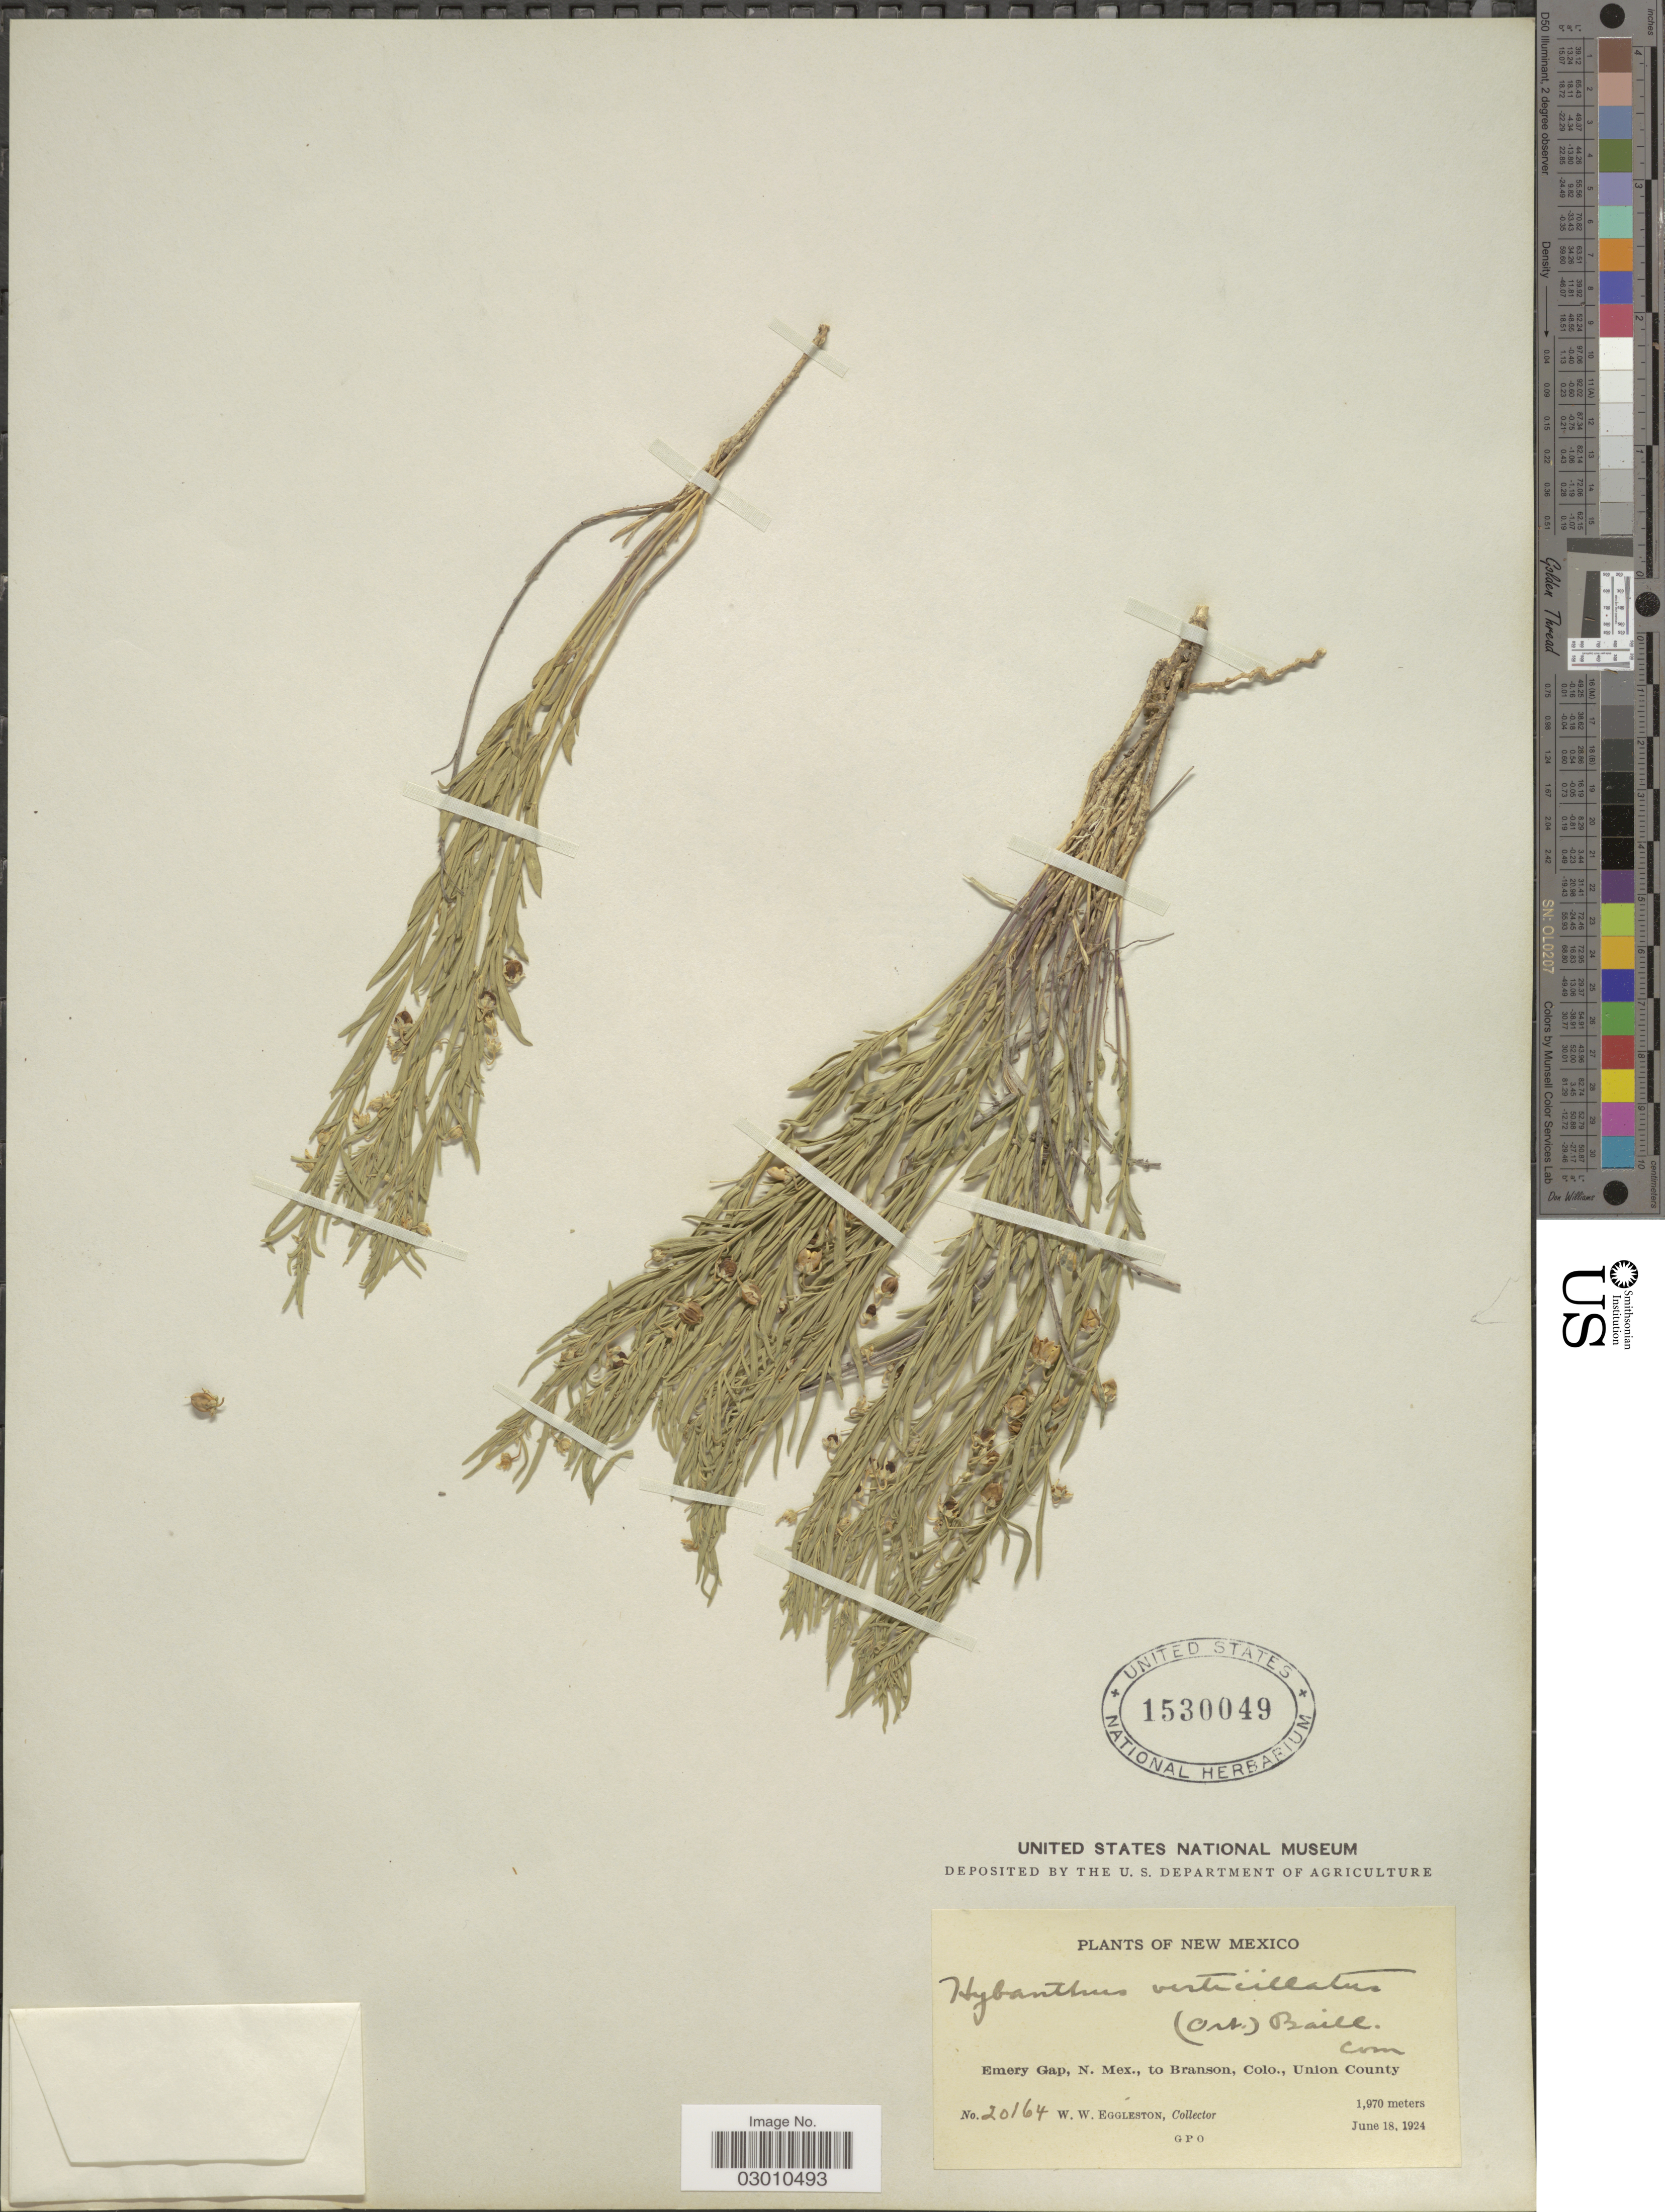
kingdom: Plantae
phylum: Tracheophyta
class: Magnoliopsida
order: Malpighiales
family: Violaceae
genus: Pombalia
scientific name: Pombalia verticillata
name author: (Ortega) Paula-Souza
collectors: W. W. Eggleston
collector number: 20164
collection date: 1924-06-18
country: United States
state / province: New Mexico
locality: Emery Gap, N. Mex. to Branson, Colo., Union County.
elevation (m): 1970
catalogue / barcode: US 1530049